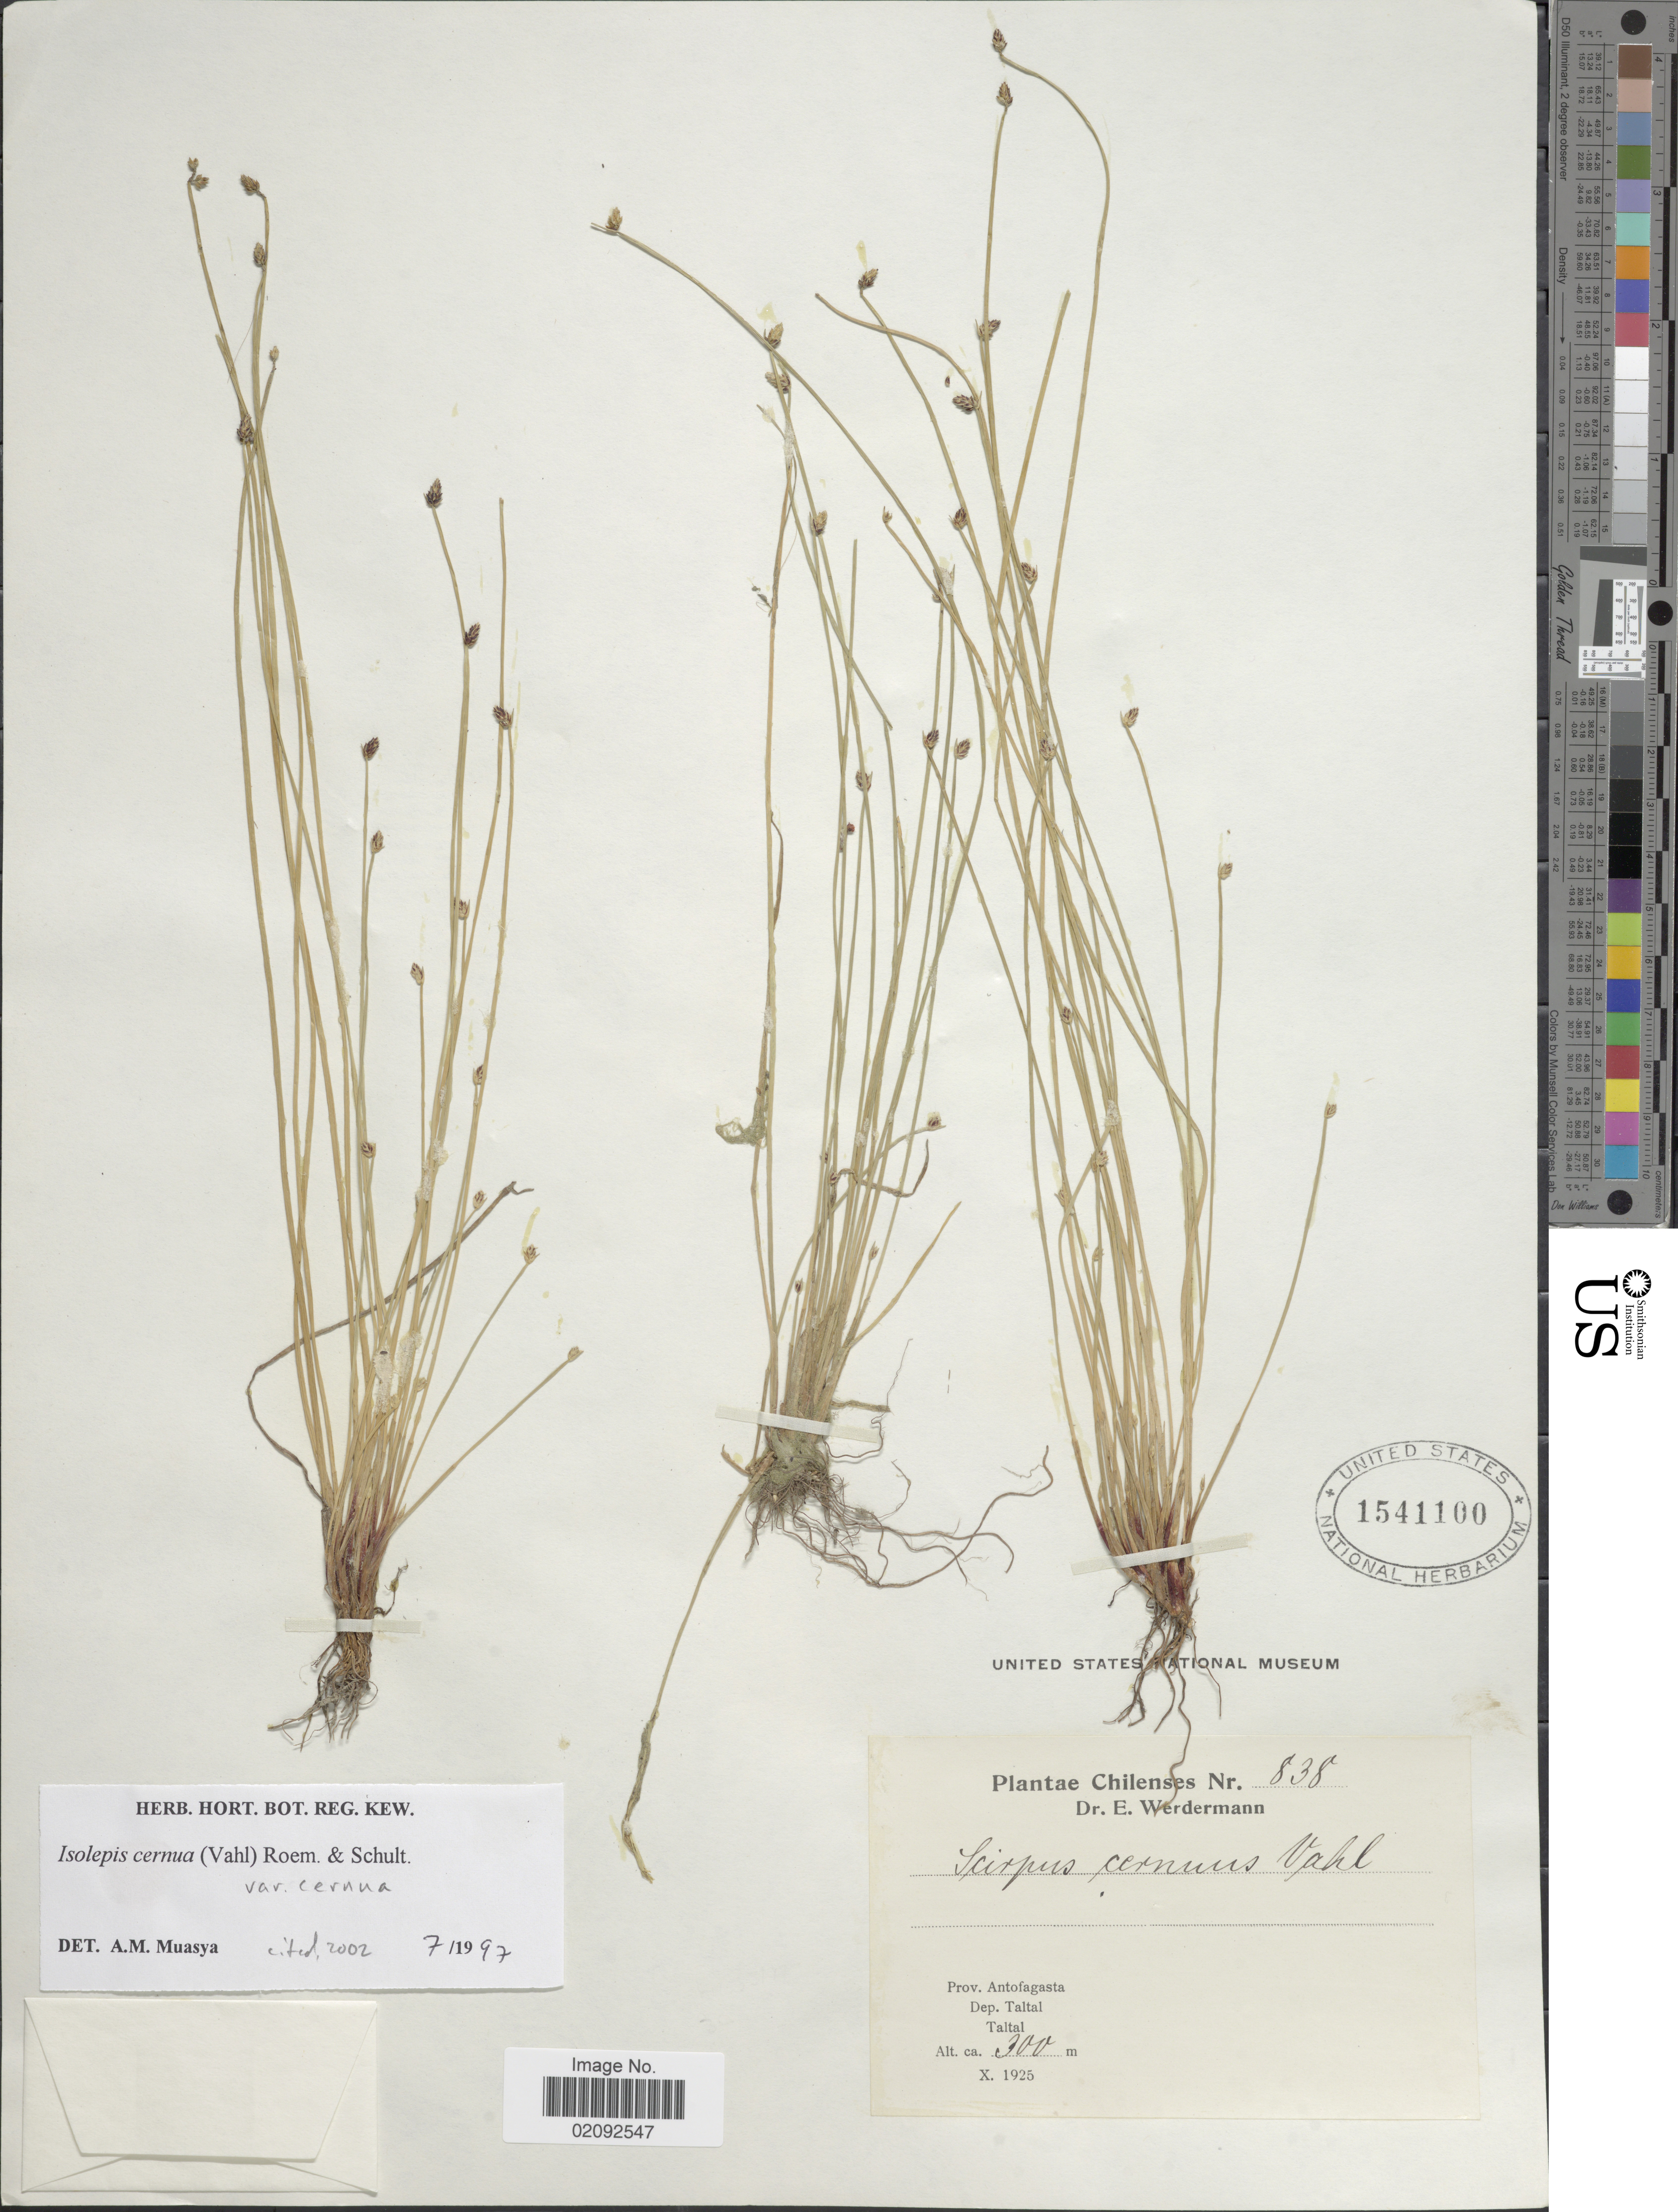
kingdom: Plantae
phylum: Tracheophyta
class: Liliopsida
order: Poales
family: Cyperaceae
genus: Isolepis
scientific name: Isolepis cernua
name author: (Vahl) Roem. & Schult.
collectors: E. Werdermann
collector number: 838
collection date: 1925-10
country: Chile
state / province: Antofagasta (II)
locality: Dep. Taltal, Taltal.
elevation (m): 300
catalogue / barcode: US 1541100